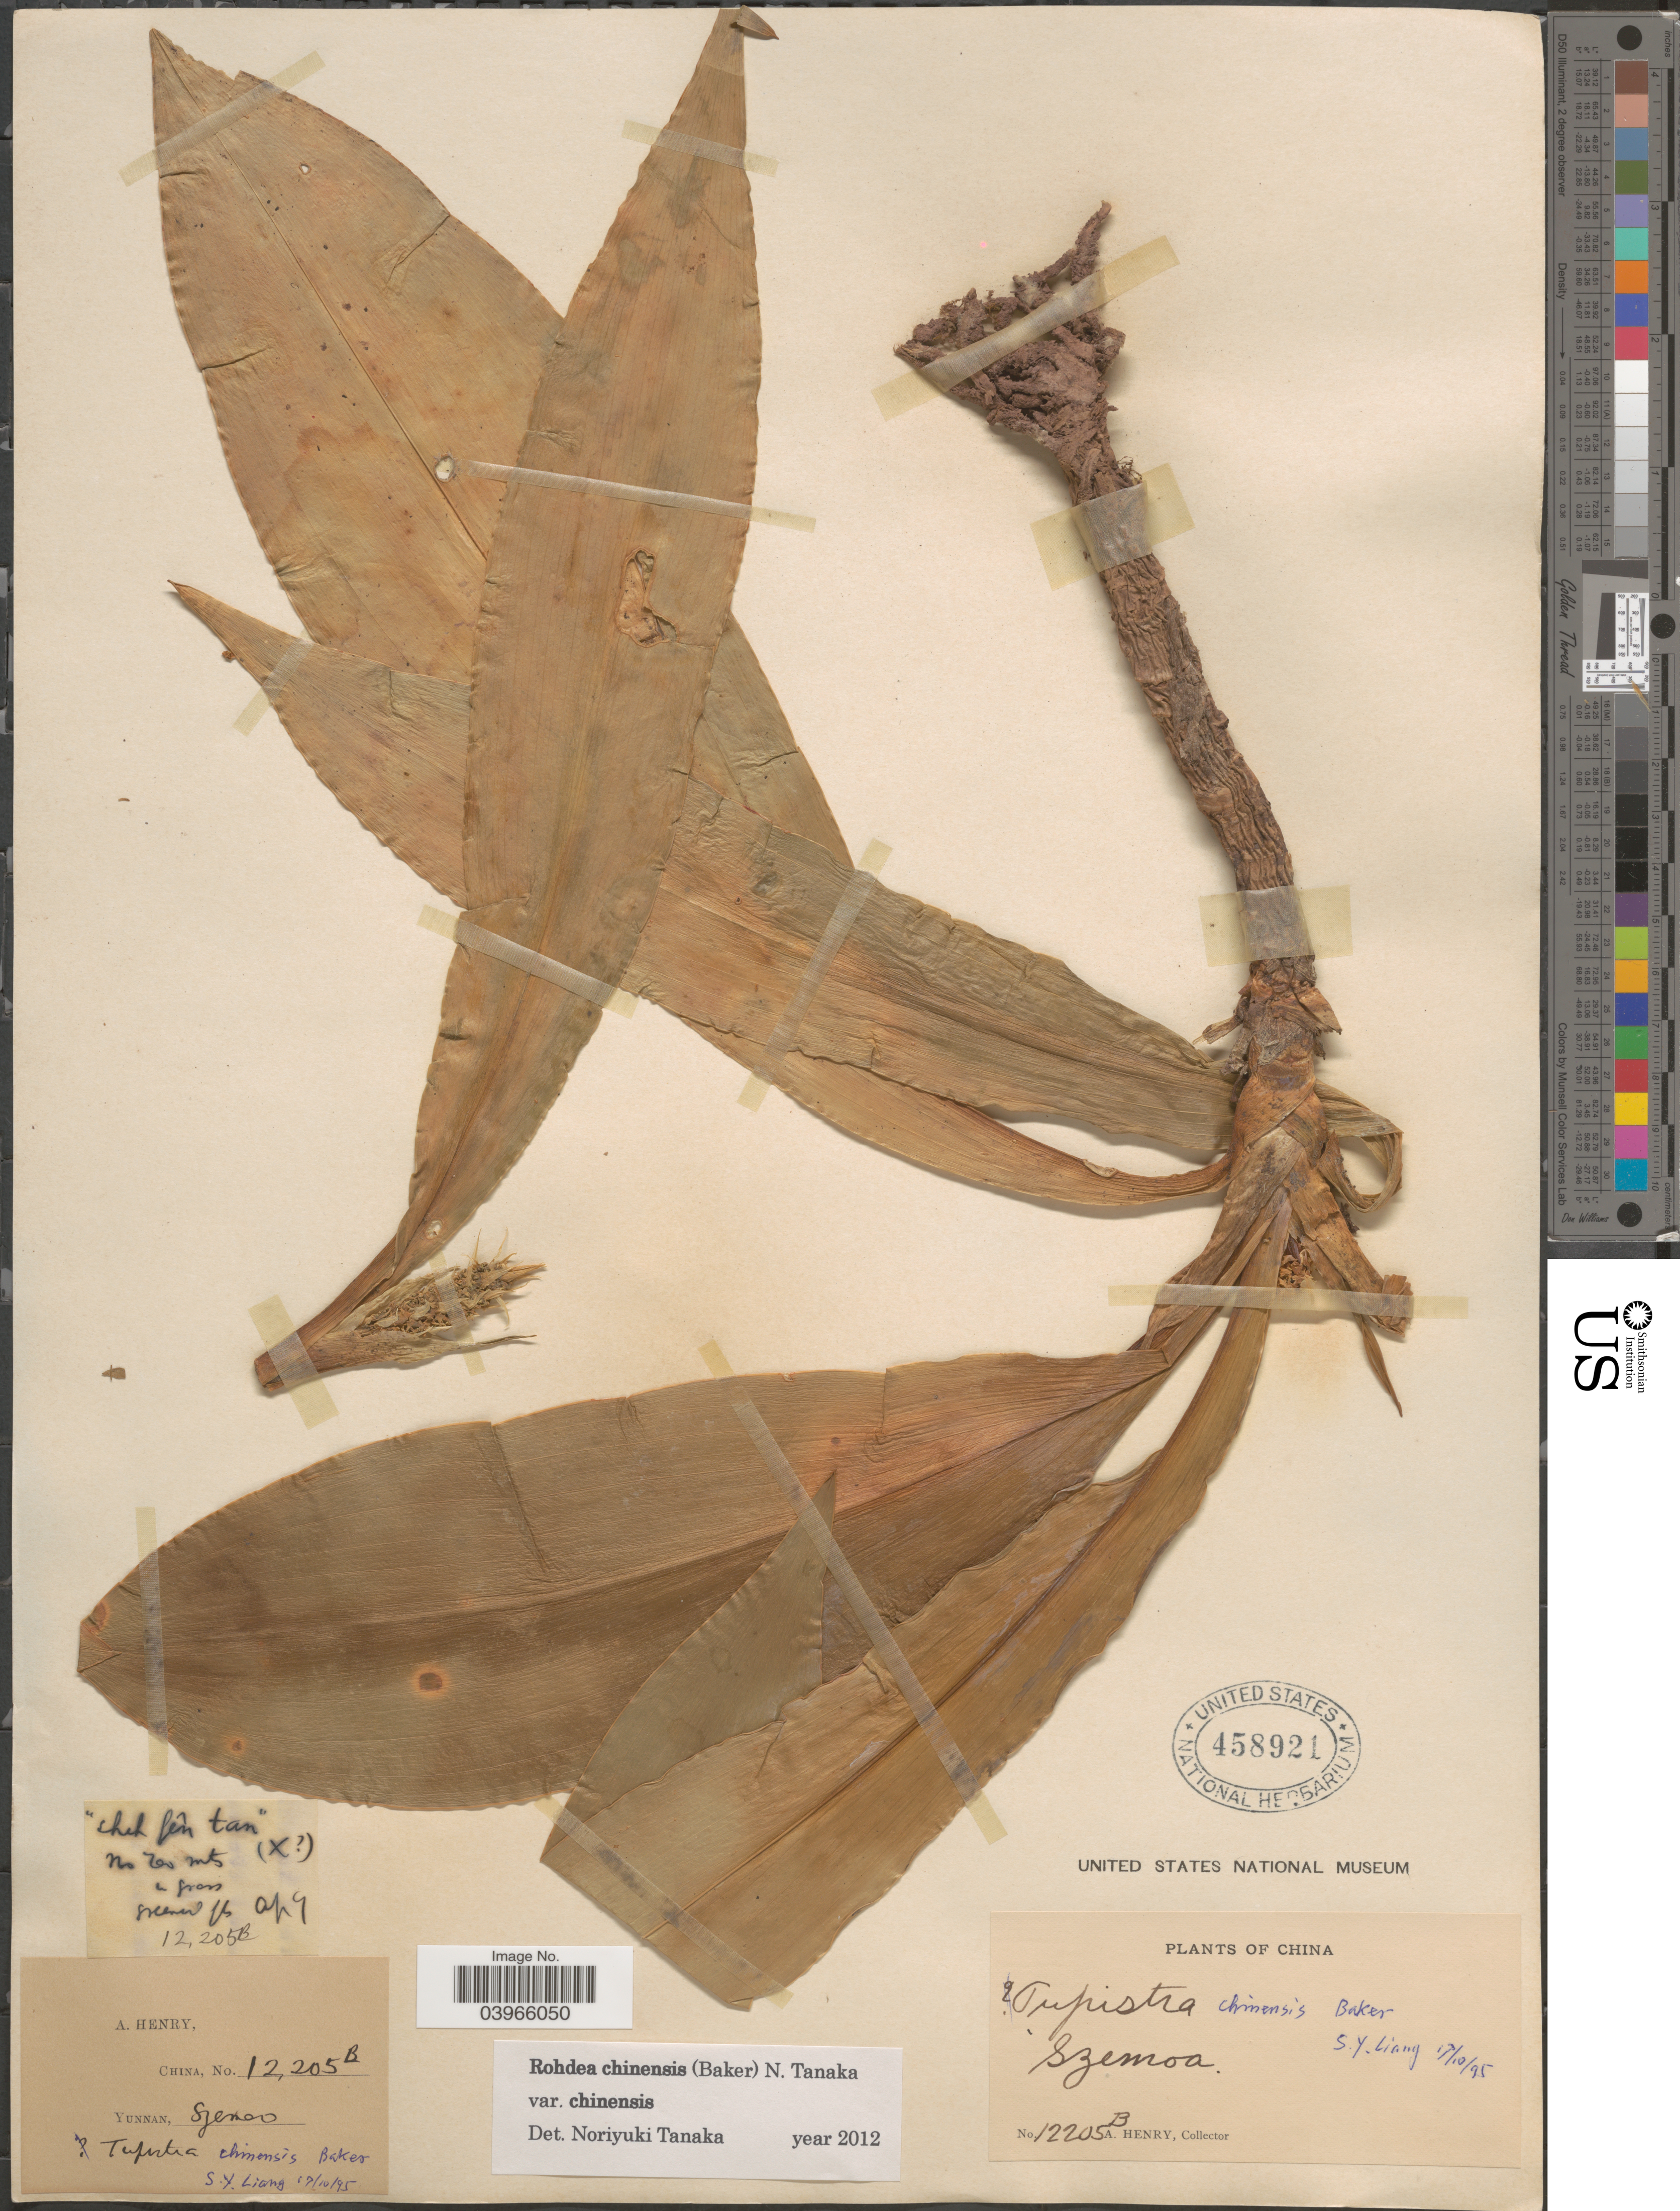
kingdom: Plantae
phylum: Tracheophyta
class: Liliopsida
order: Asparagales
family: Asparagaceae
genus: Rohdea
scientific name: Rohdea chinensis var. chinensis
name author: (Baker) N. Tanaka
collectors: A. Henry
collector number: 12205 B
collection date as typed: Transcribed d/m/y: /4/7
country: China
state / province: Yunnan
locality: Szemoa.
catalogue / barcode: US 458921